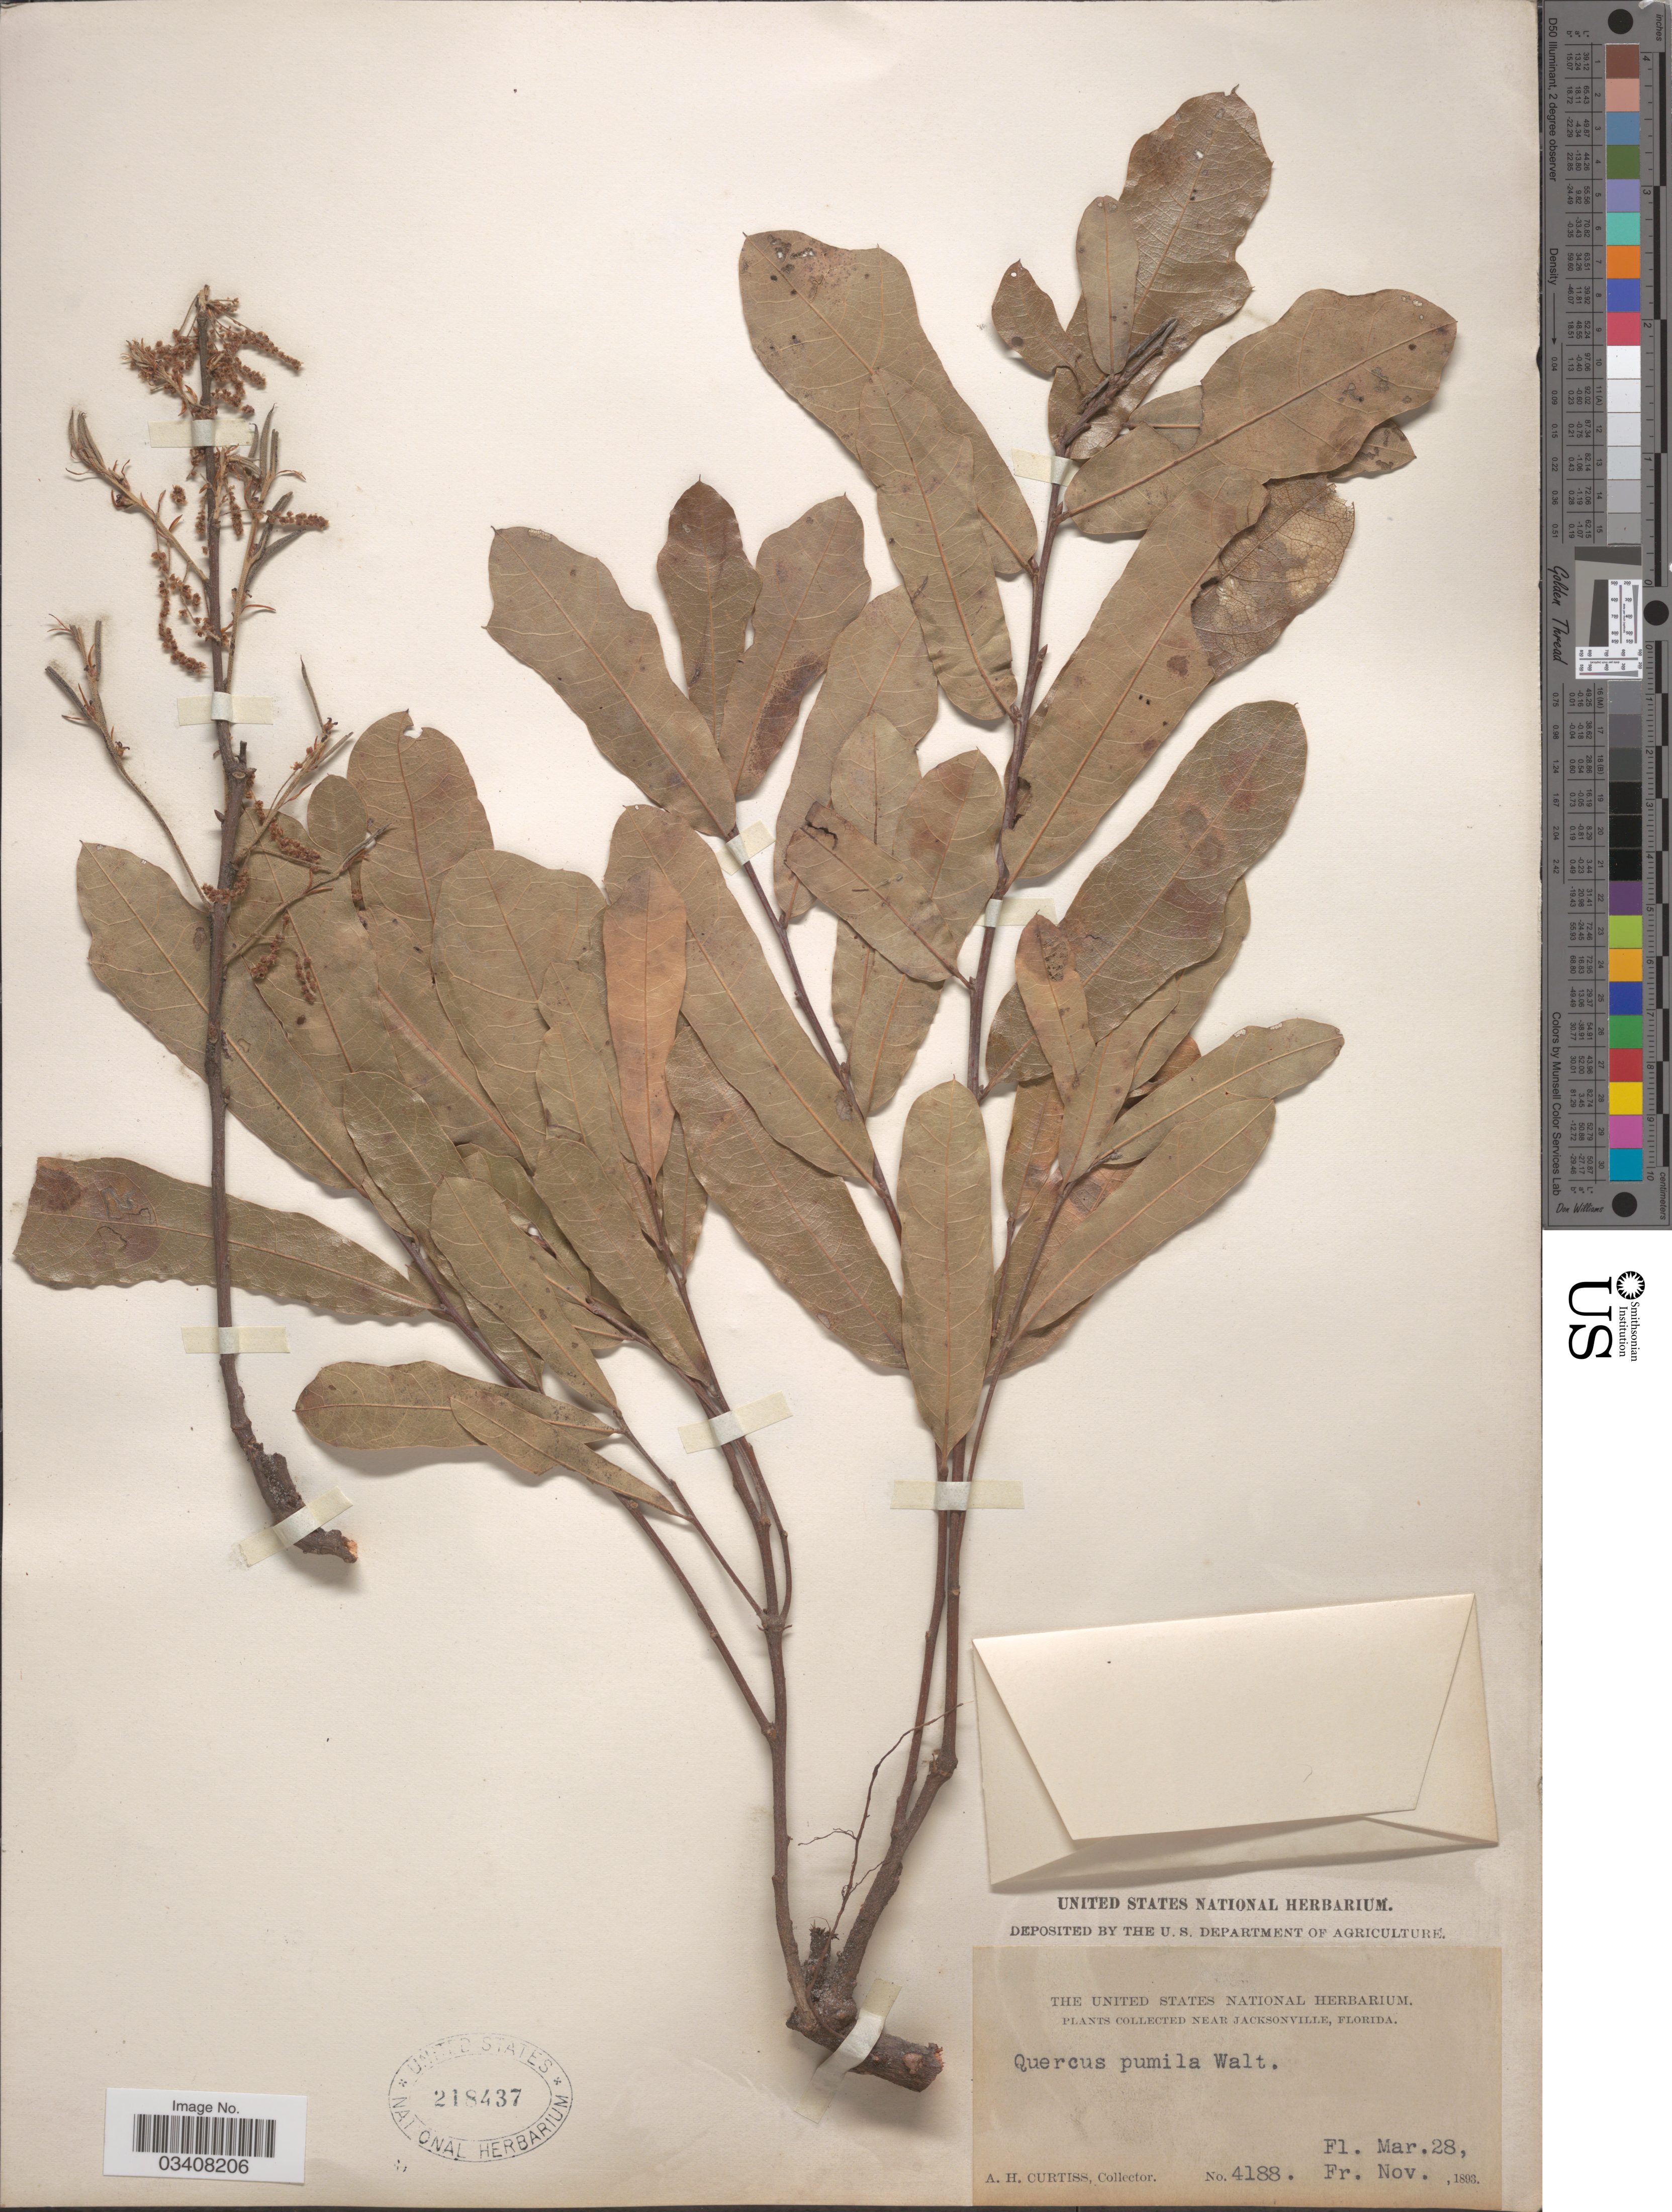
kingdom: Plantae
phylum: Tracheophyta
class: Magnoliopsida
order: Fagales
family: Fagaceae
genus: Quercus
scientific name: Quercus pumila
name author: Walter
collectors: A. H. Curtiss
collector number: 4188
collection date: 1893-03-28/1893-11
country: United States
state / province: Florida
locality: Near Jacksonville.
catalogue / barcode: US 218437